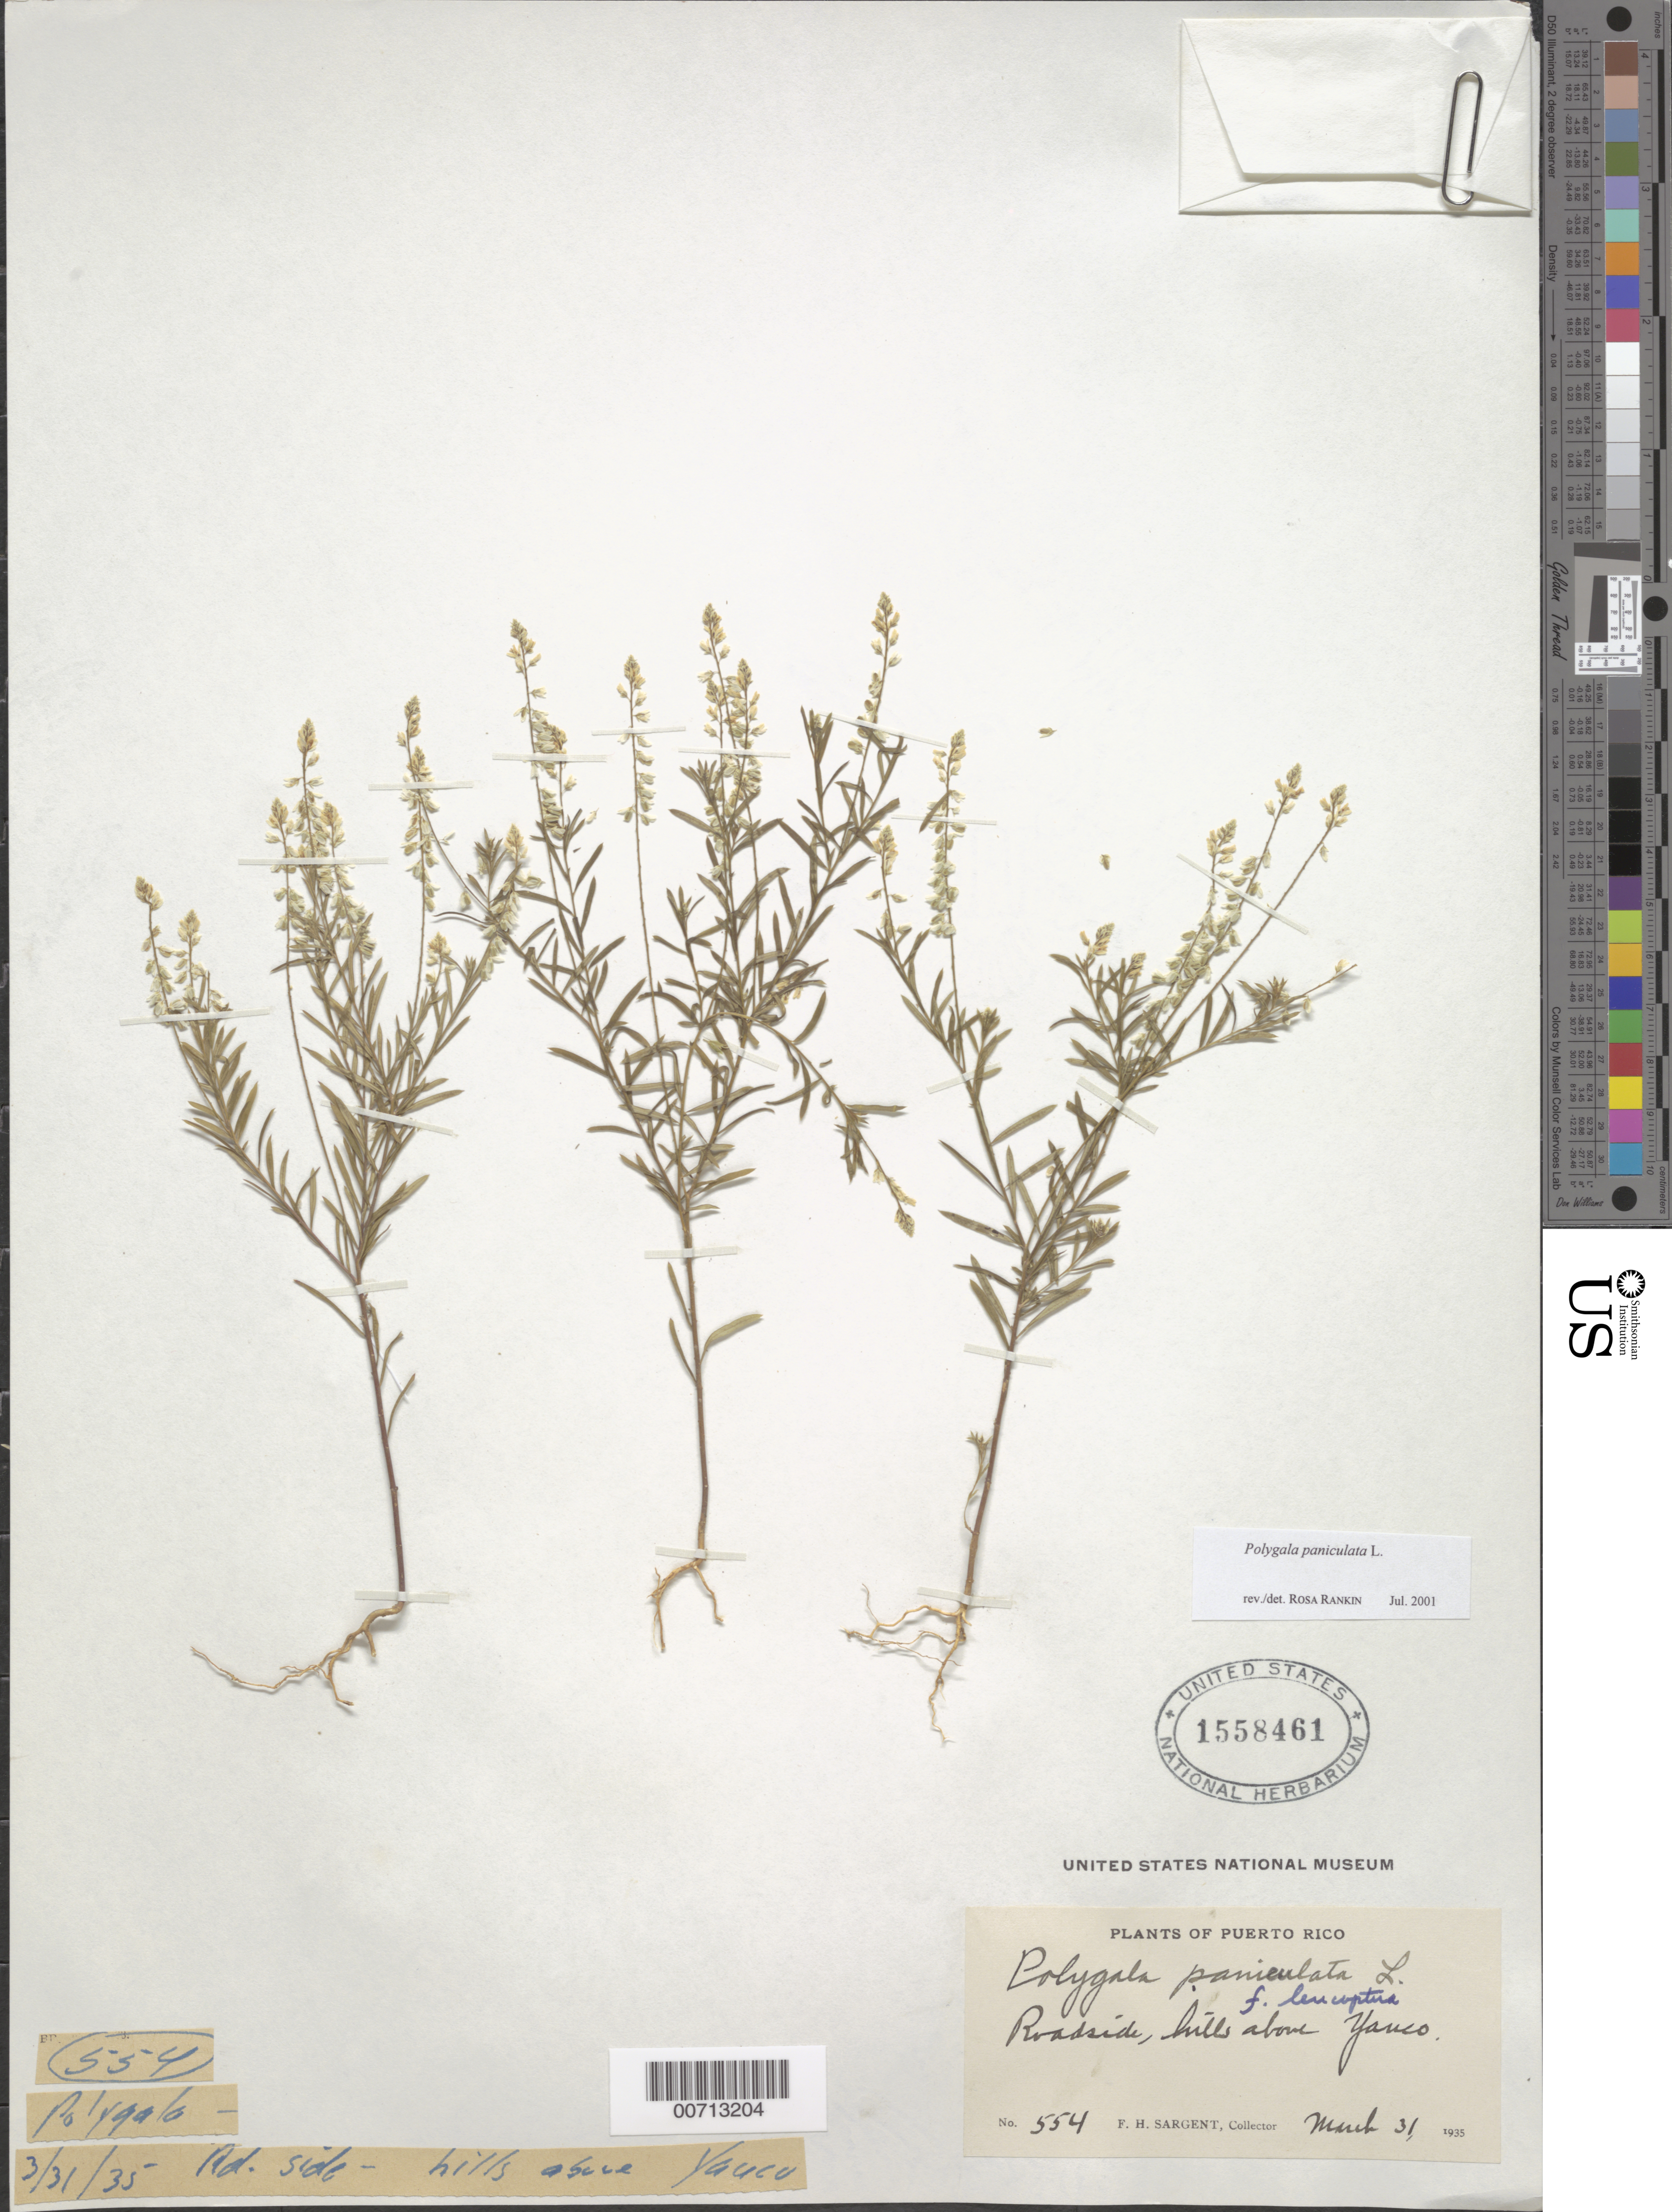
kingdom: Plantae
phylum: Tracheophyta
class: Magnoliopsida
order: Fabales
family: Polygalaceae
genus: Polygala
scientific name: Polygala paniculata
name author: L.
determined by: Rankin Rodriguez, Rosa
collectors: F. H. Sargent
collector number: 554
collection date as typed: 31 Mar 1935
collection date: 1935-03-31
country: Puerto Rico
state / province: Yauco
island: Greater Antilles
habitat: Roadside, hills above Yauco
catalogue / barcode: US 1558461